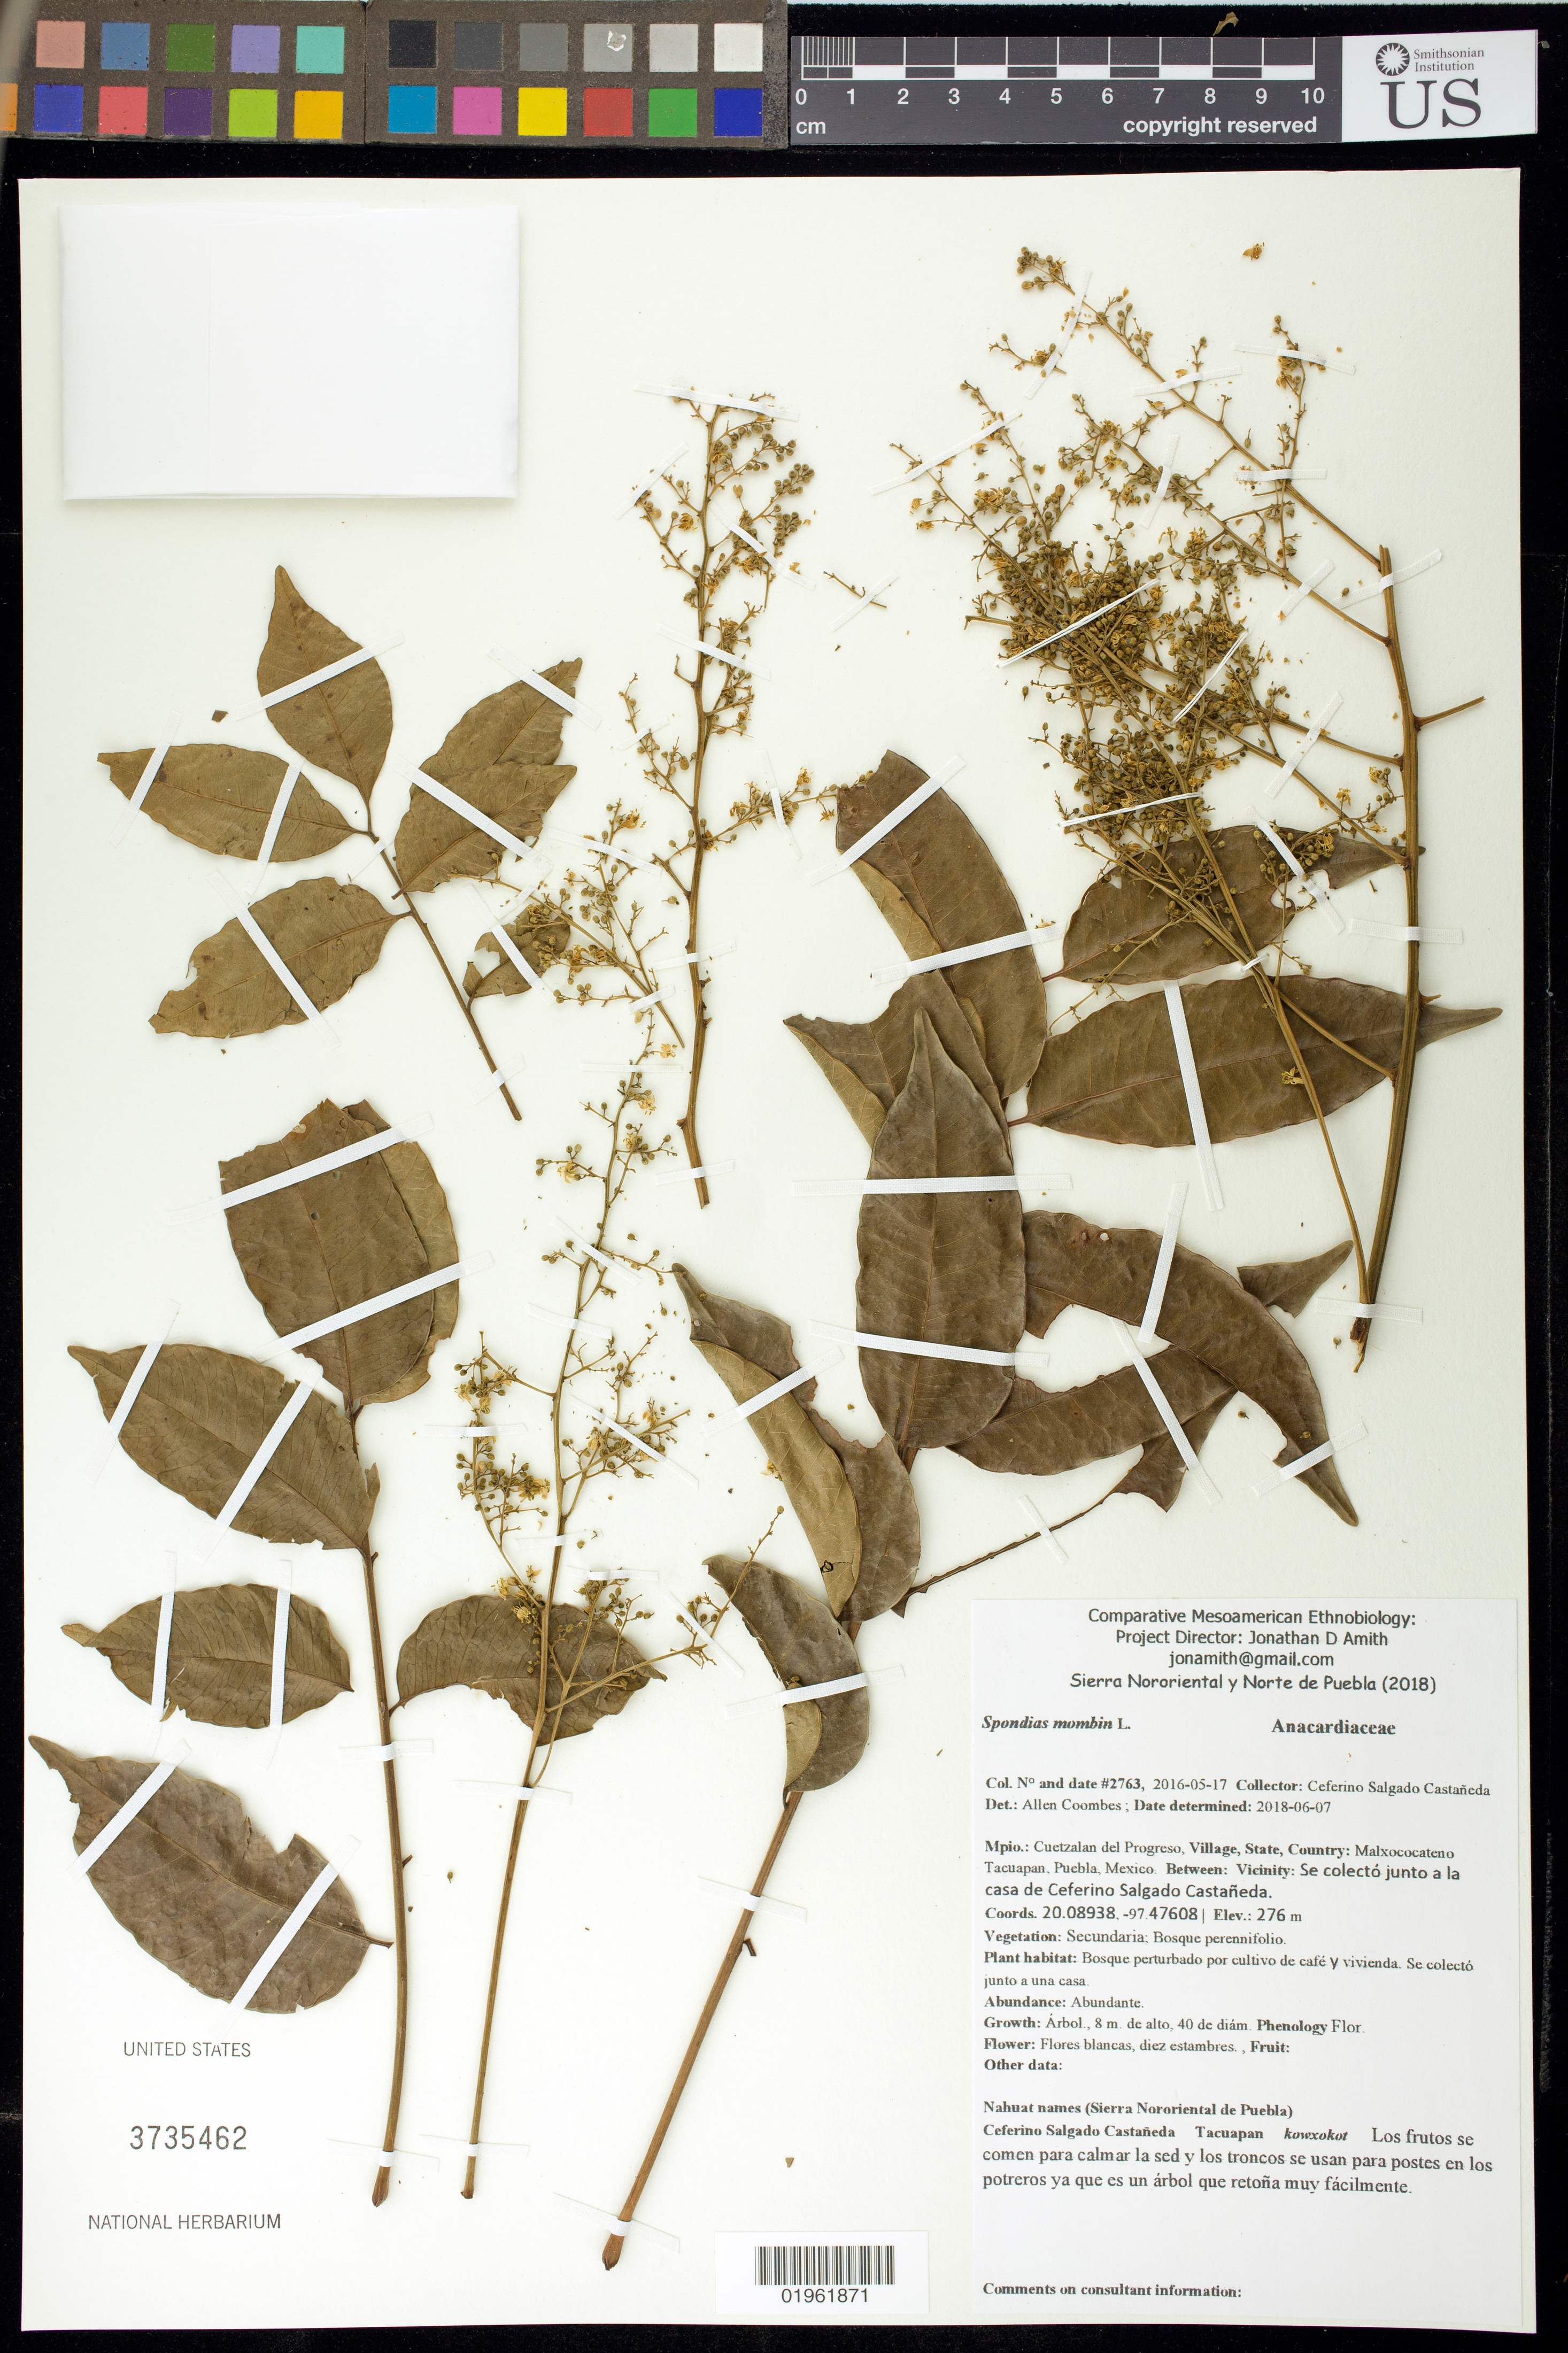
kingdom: Plantae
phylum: Tracheophyta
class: Magnoliopsida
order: Sapindales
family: Anacardiaceae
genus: Spondias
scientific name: Spondias mombin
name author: L.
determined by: Coombes, Allen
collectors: C. Salgado Castañeda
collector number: CSC_02763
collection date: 2016-05-17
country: México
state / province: Puebla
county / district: Cuetzalan del Progreso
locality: PUEBLO: Malxococateno Tacuapan; LOCALIDAD EXACTA: Se colectó junto a la casa de Ceferino Salgado.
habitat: Bosque perennifolio | Bosque perturbado por cultivo de café y vivienda. Se colectó junto a una casa.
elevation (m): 276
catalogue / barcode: US 3735462